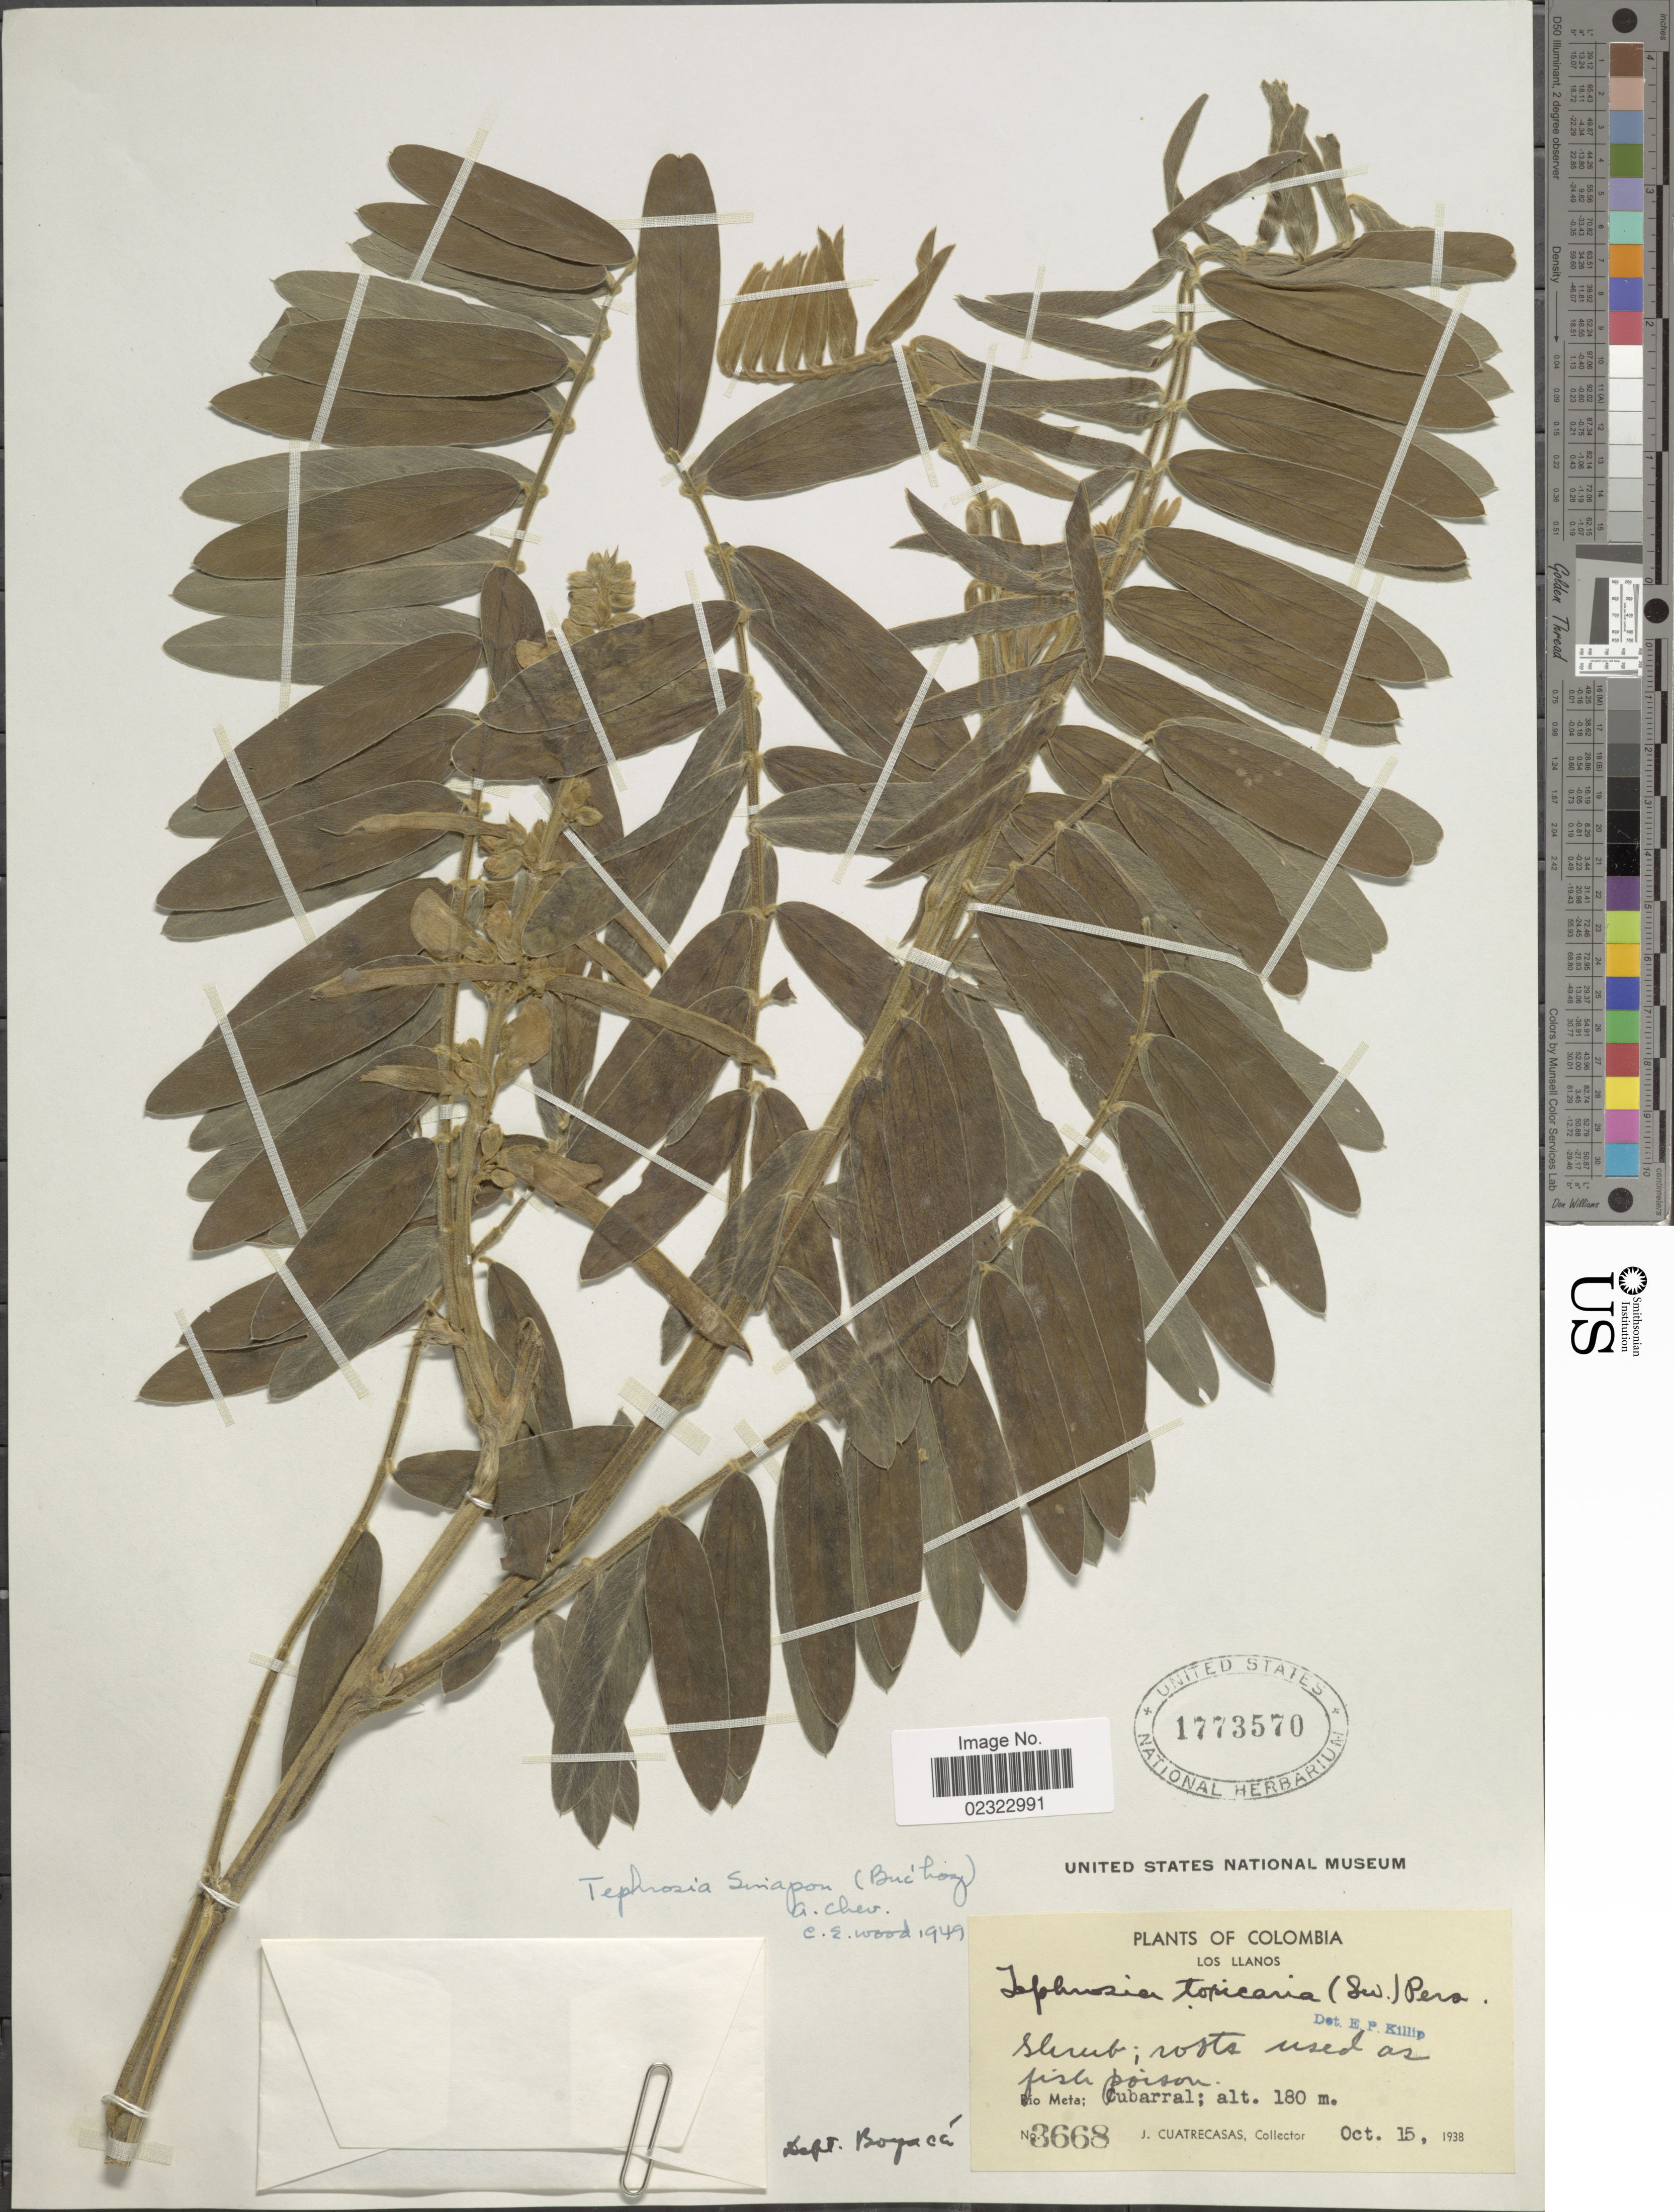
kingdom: Plantae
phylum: Tracheophyta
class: Magnoliopsida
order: Fabales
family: Fabaceae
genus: Tephrosia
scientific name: Tephrosia sinapou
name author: (Buc'hoz) A. Chev.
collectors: J. Cuatrecasas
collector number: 3668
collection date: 1938-10-15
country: Colombia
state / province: Meta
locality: Los Llanos, Rio Meta: Cubarral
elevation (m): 180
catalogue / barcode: US 1773570